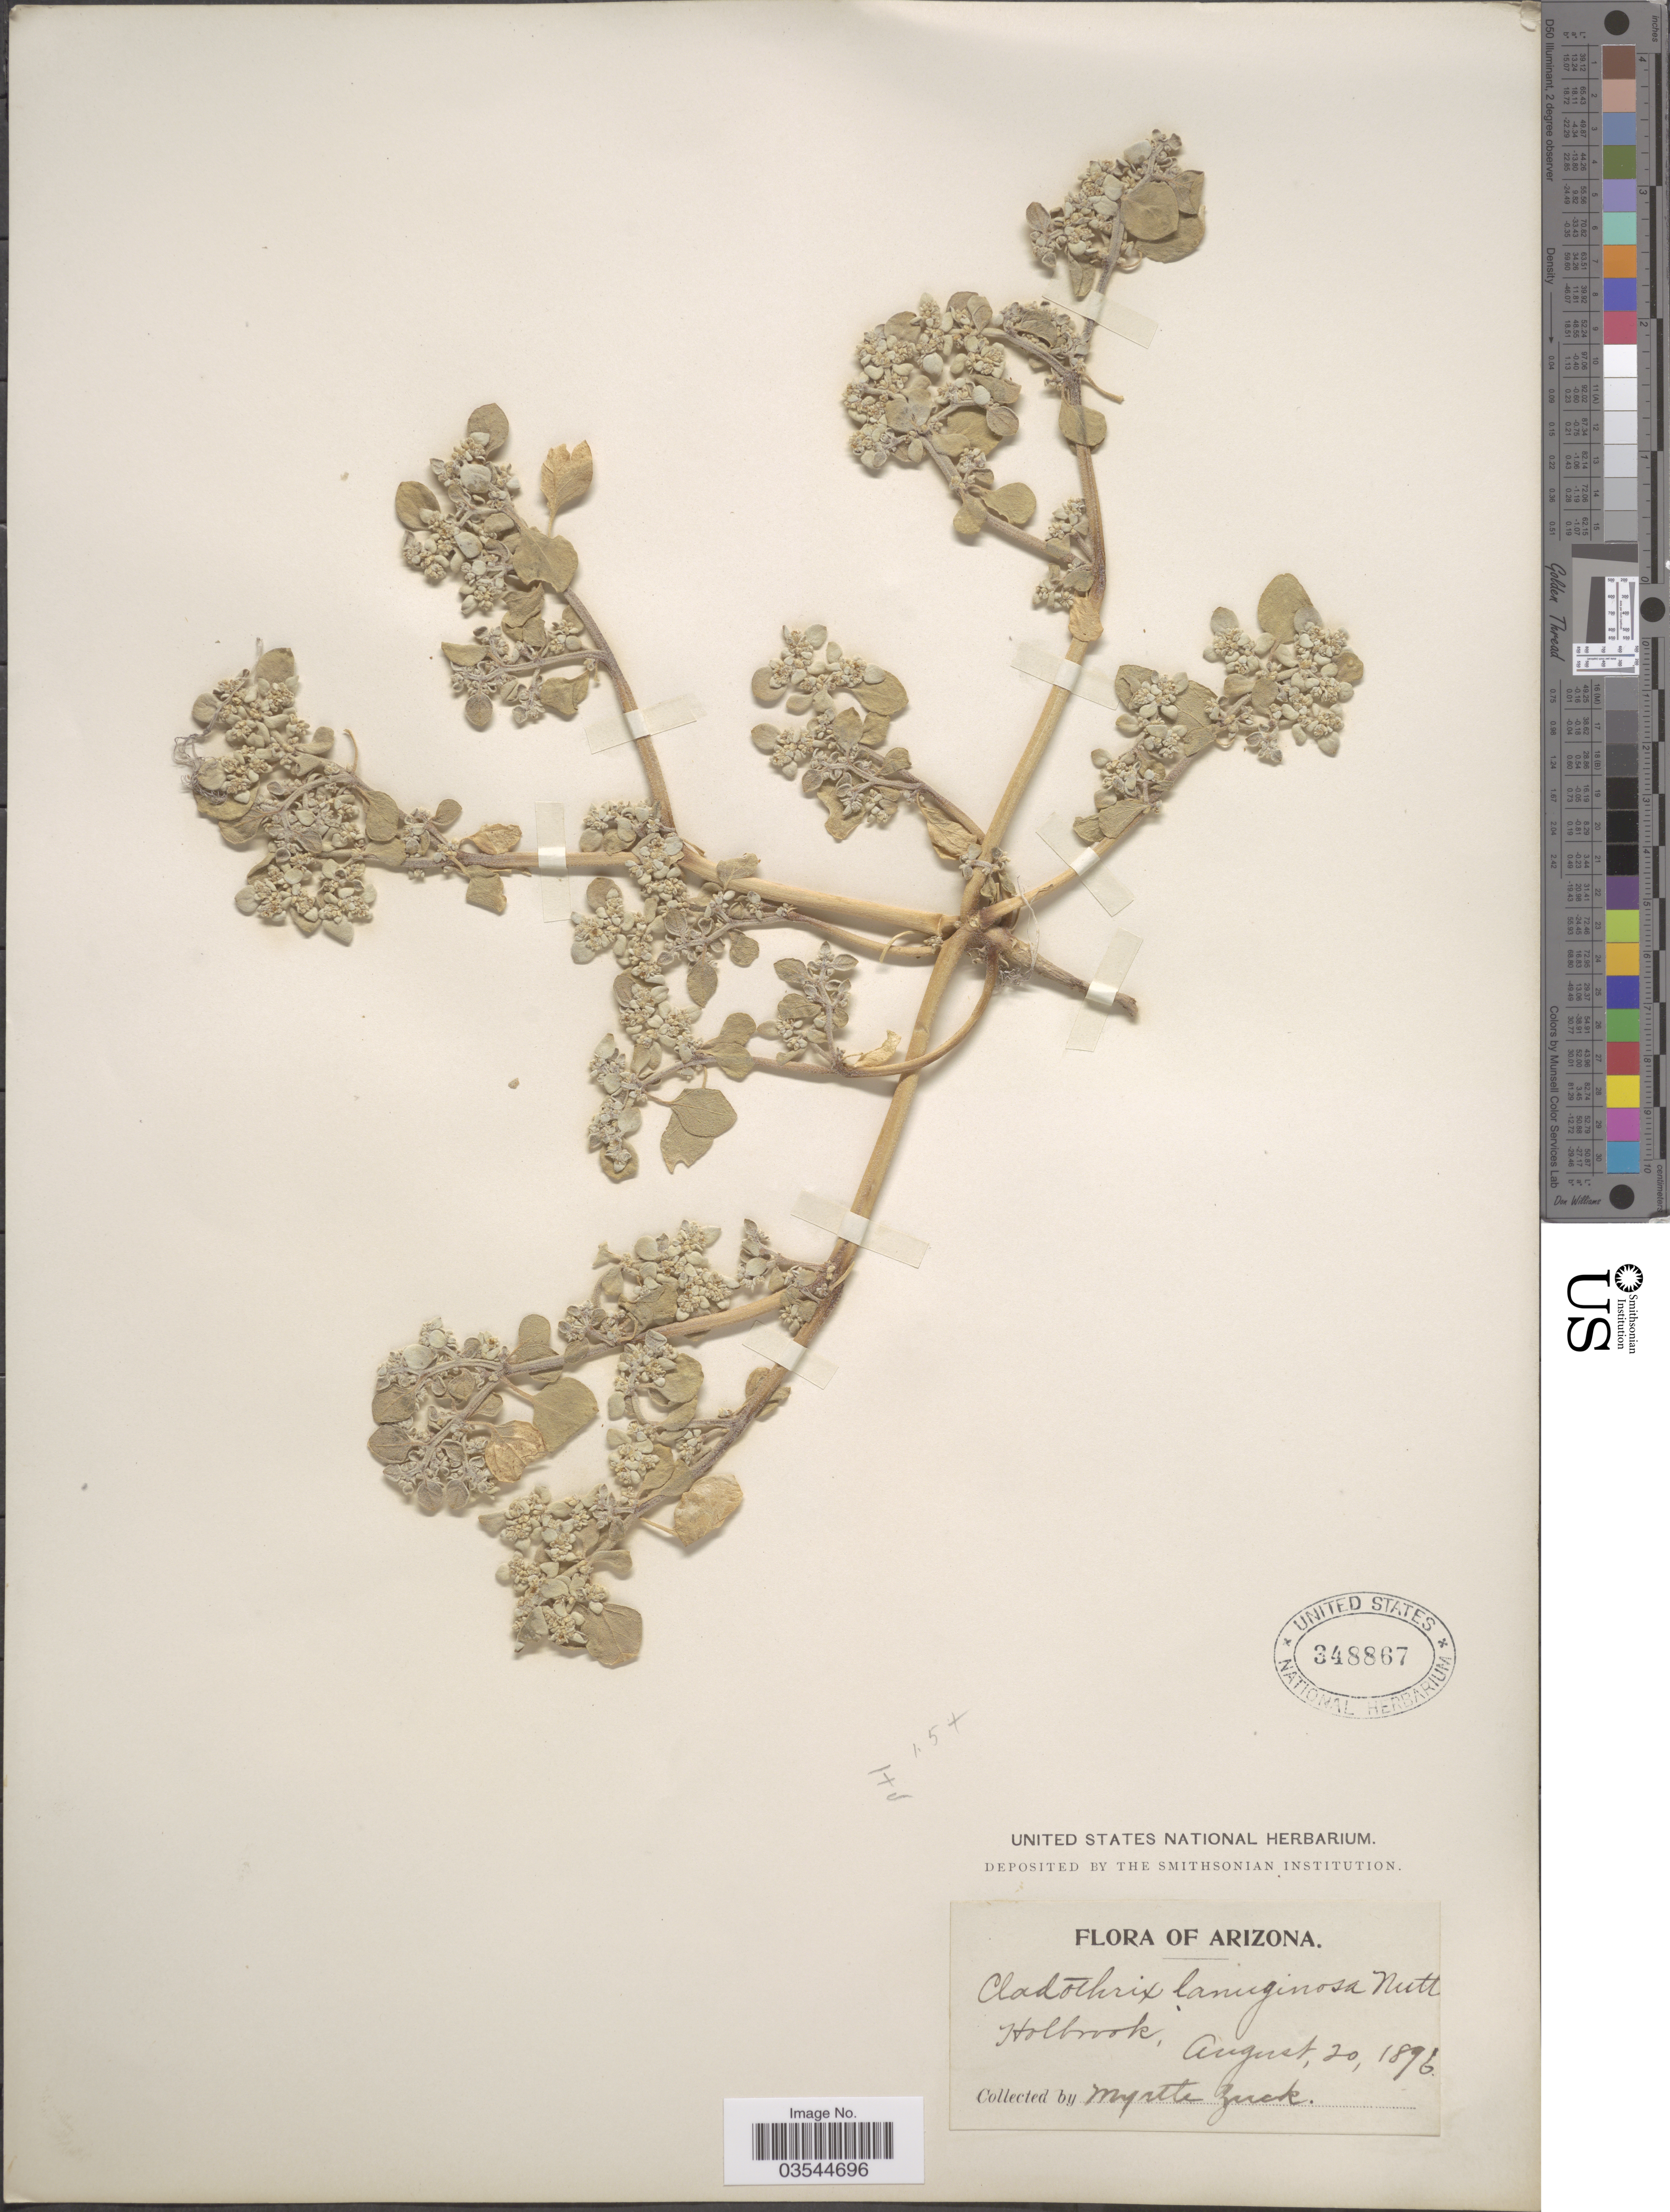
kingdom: Plantae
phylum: Tracheophyta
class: Magnoliopsida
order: Caryophyllales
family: Amaranthaceae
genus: Tidestromia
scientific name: Tidestromia lanuginosa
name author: (Nutt.) Standl.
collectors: M. Zuck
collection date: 1896-08-20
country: United States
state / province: Arizona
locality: Holbrook.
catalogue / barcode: US 348867